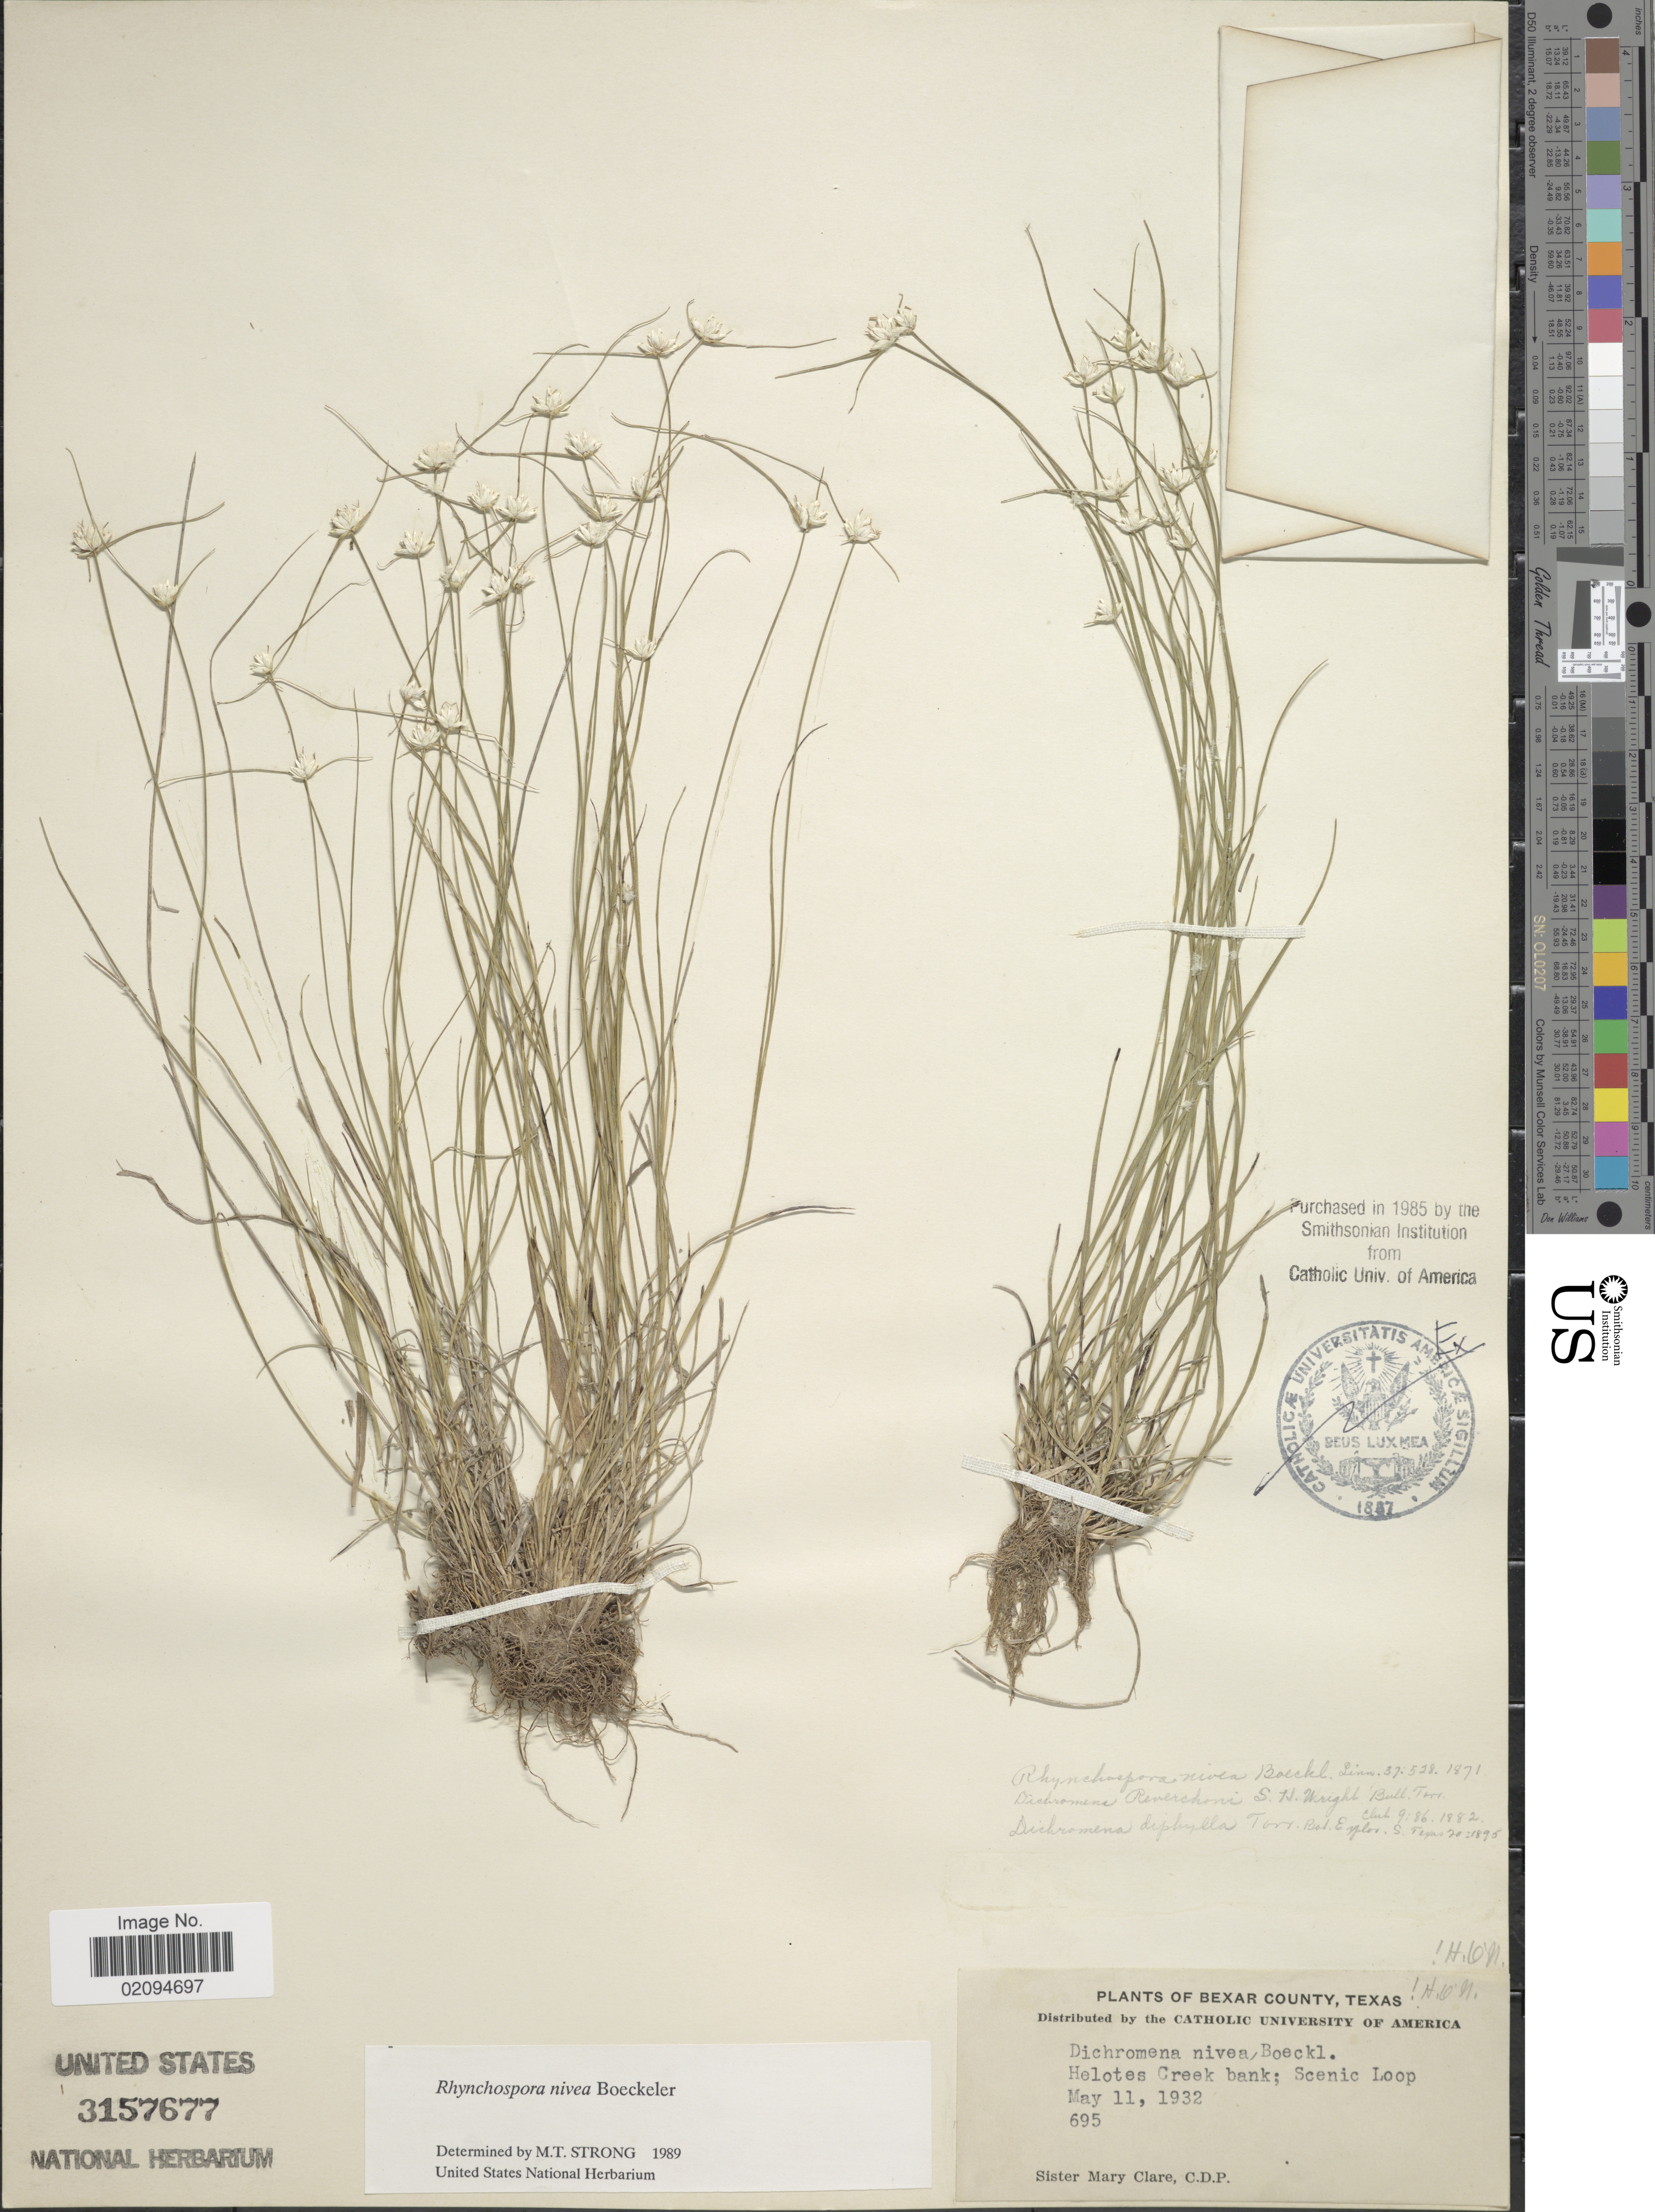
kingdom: Plantae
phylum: Tracheophyta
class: Liliopsida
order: Poales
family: Cyperaceae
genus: Rhynchospora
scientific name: Rhynchospora nivea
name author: Boeckeler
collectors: M. Clare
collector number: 695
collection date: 1932-05-11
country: United States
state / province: Texas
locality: Bexar County. Helotes Creek bank; Scenic Loop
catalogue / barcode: US 3157677